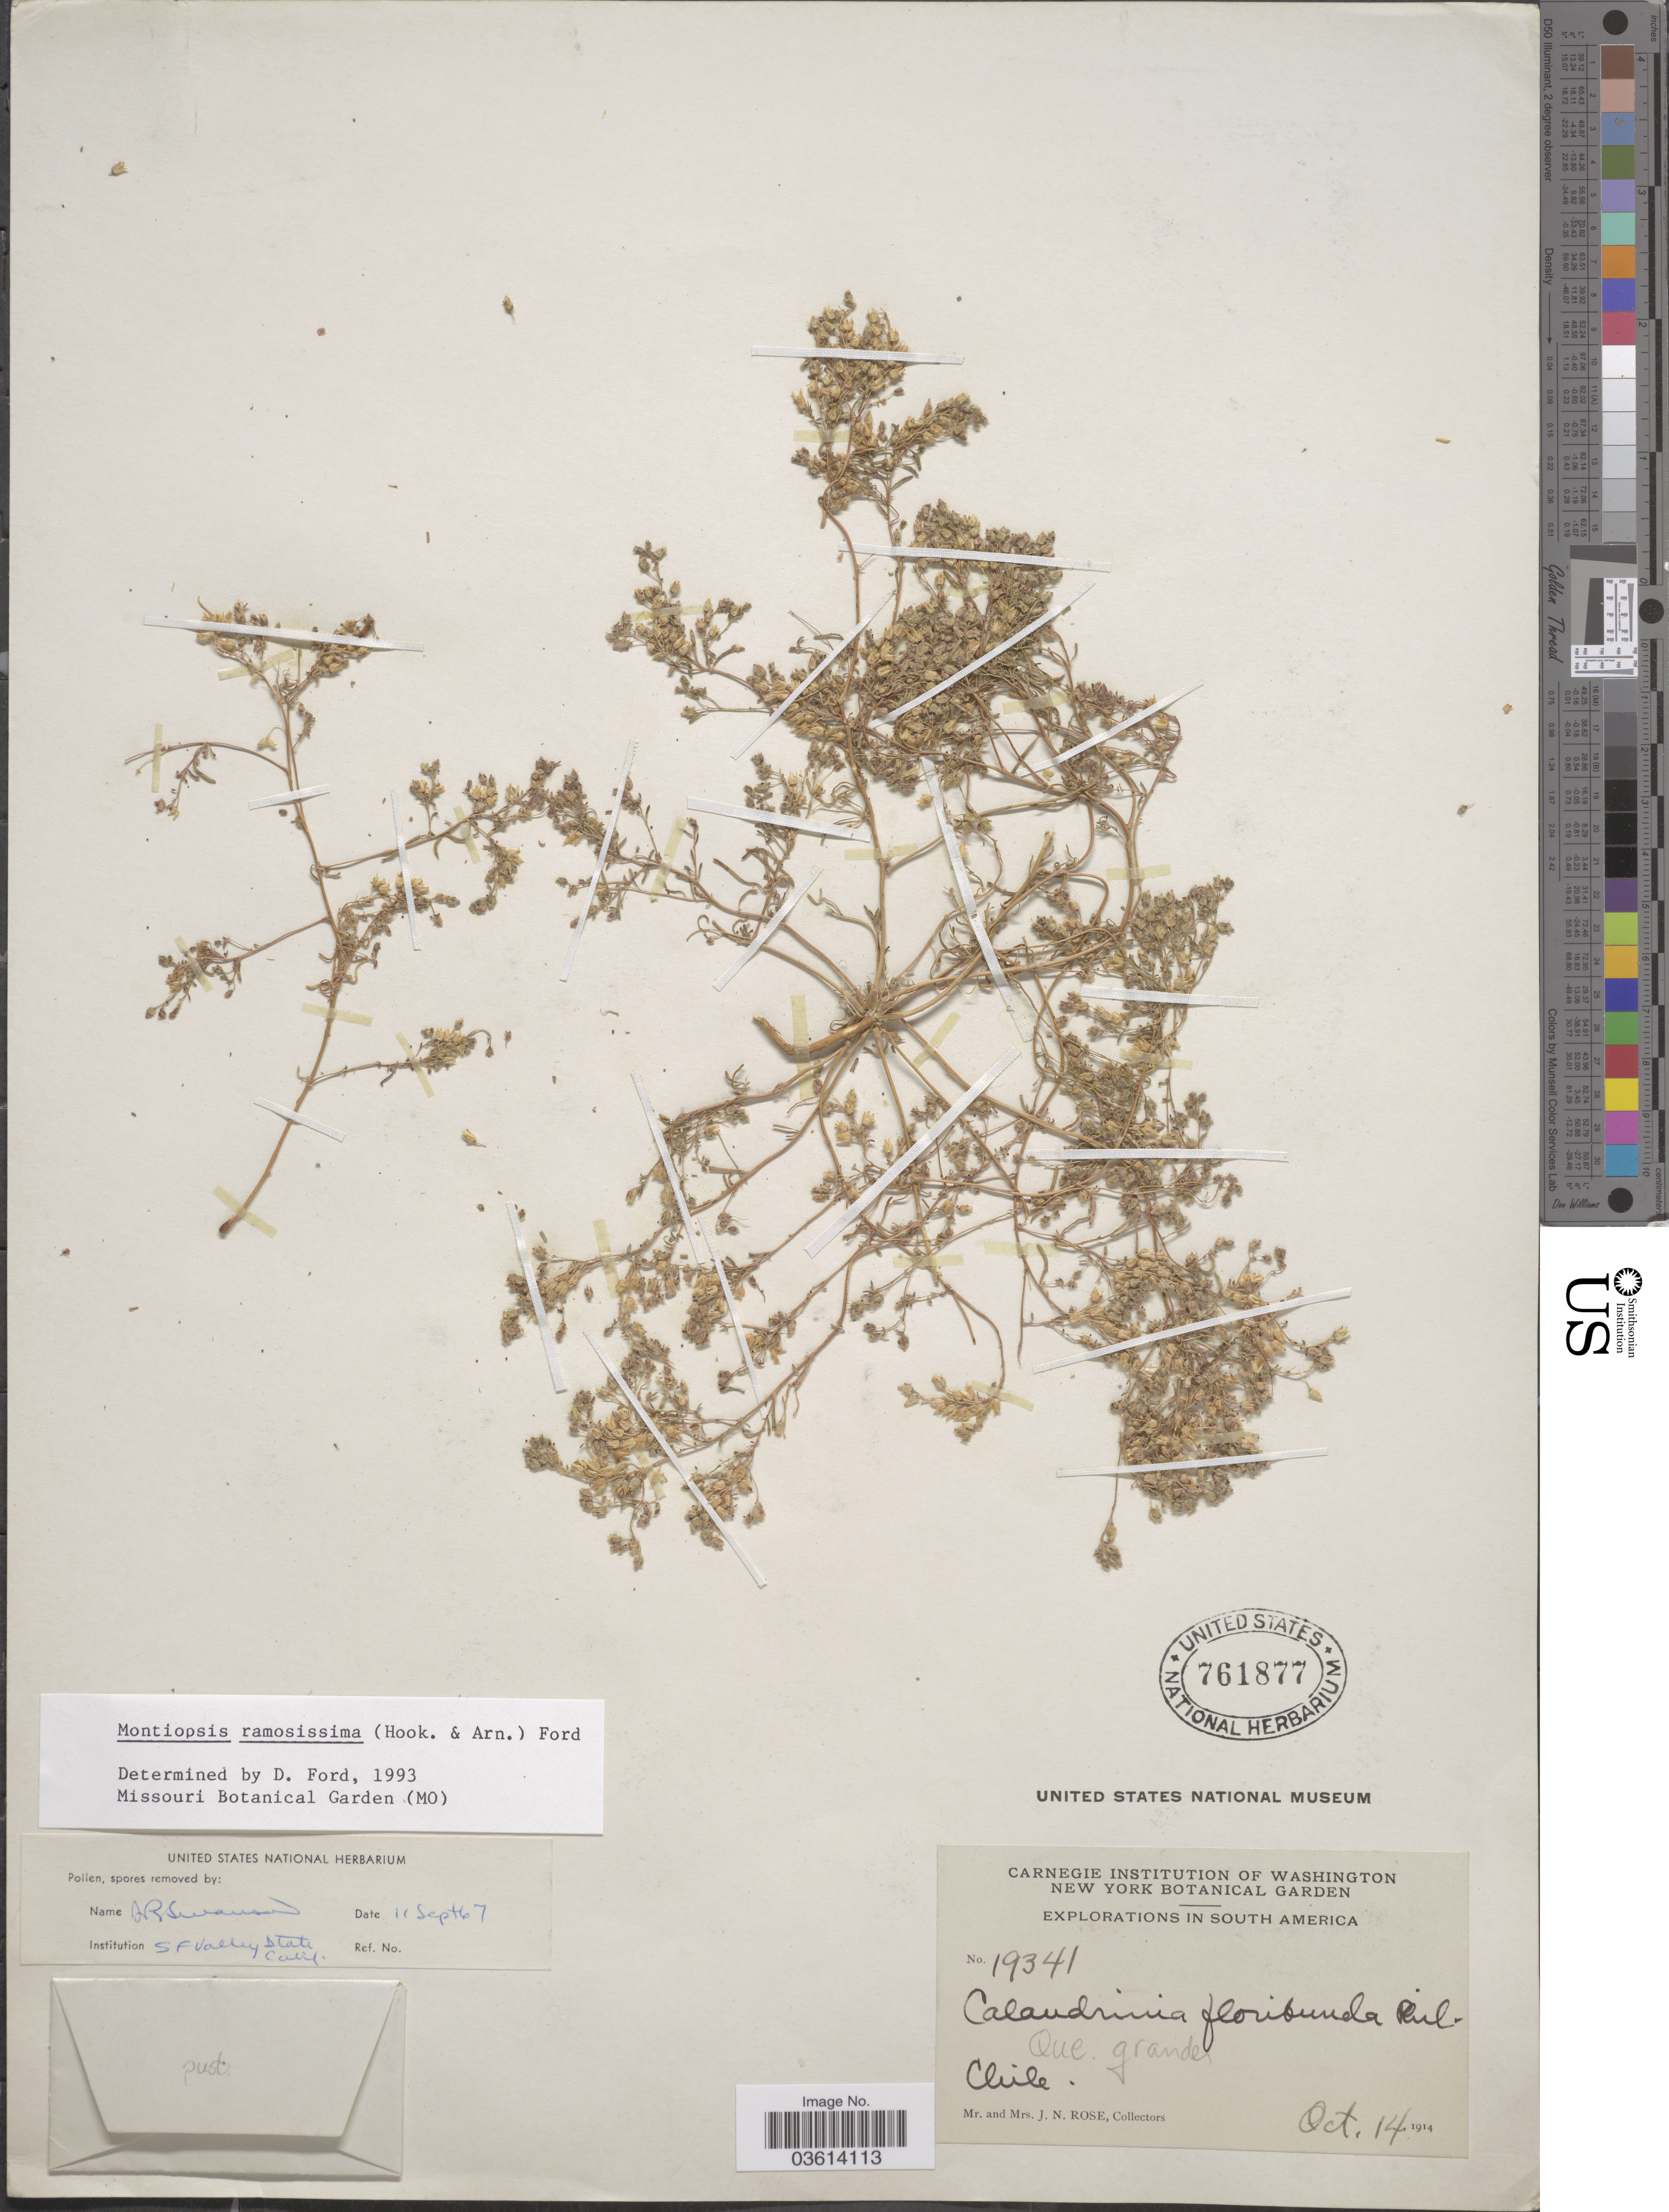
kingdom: Plantae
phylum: Tracheophyta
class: Magnoliopsida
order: Caryophyllales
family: Montiaceae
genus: Montiopsis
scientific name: Montiopsis ramossima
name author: (Hook. & Arn.) D.I. Ford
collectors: J. N. Rose & L. B. Rose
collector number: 19341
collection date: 1914-10-14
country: Chile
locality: Que. grandes. [unsure placement]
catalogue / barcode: US 761877